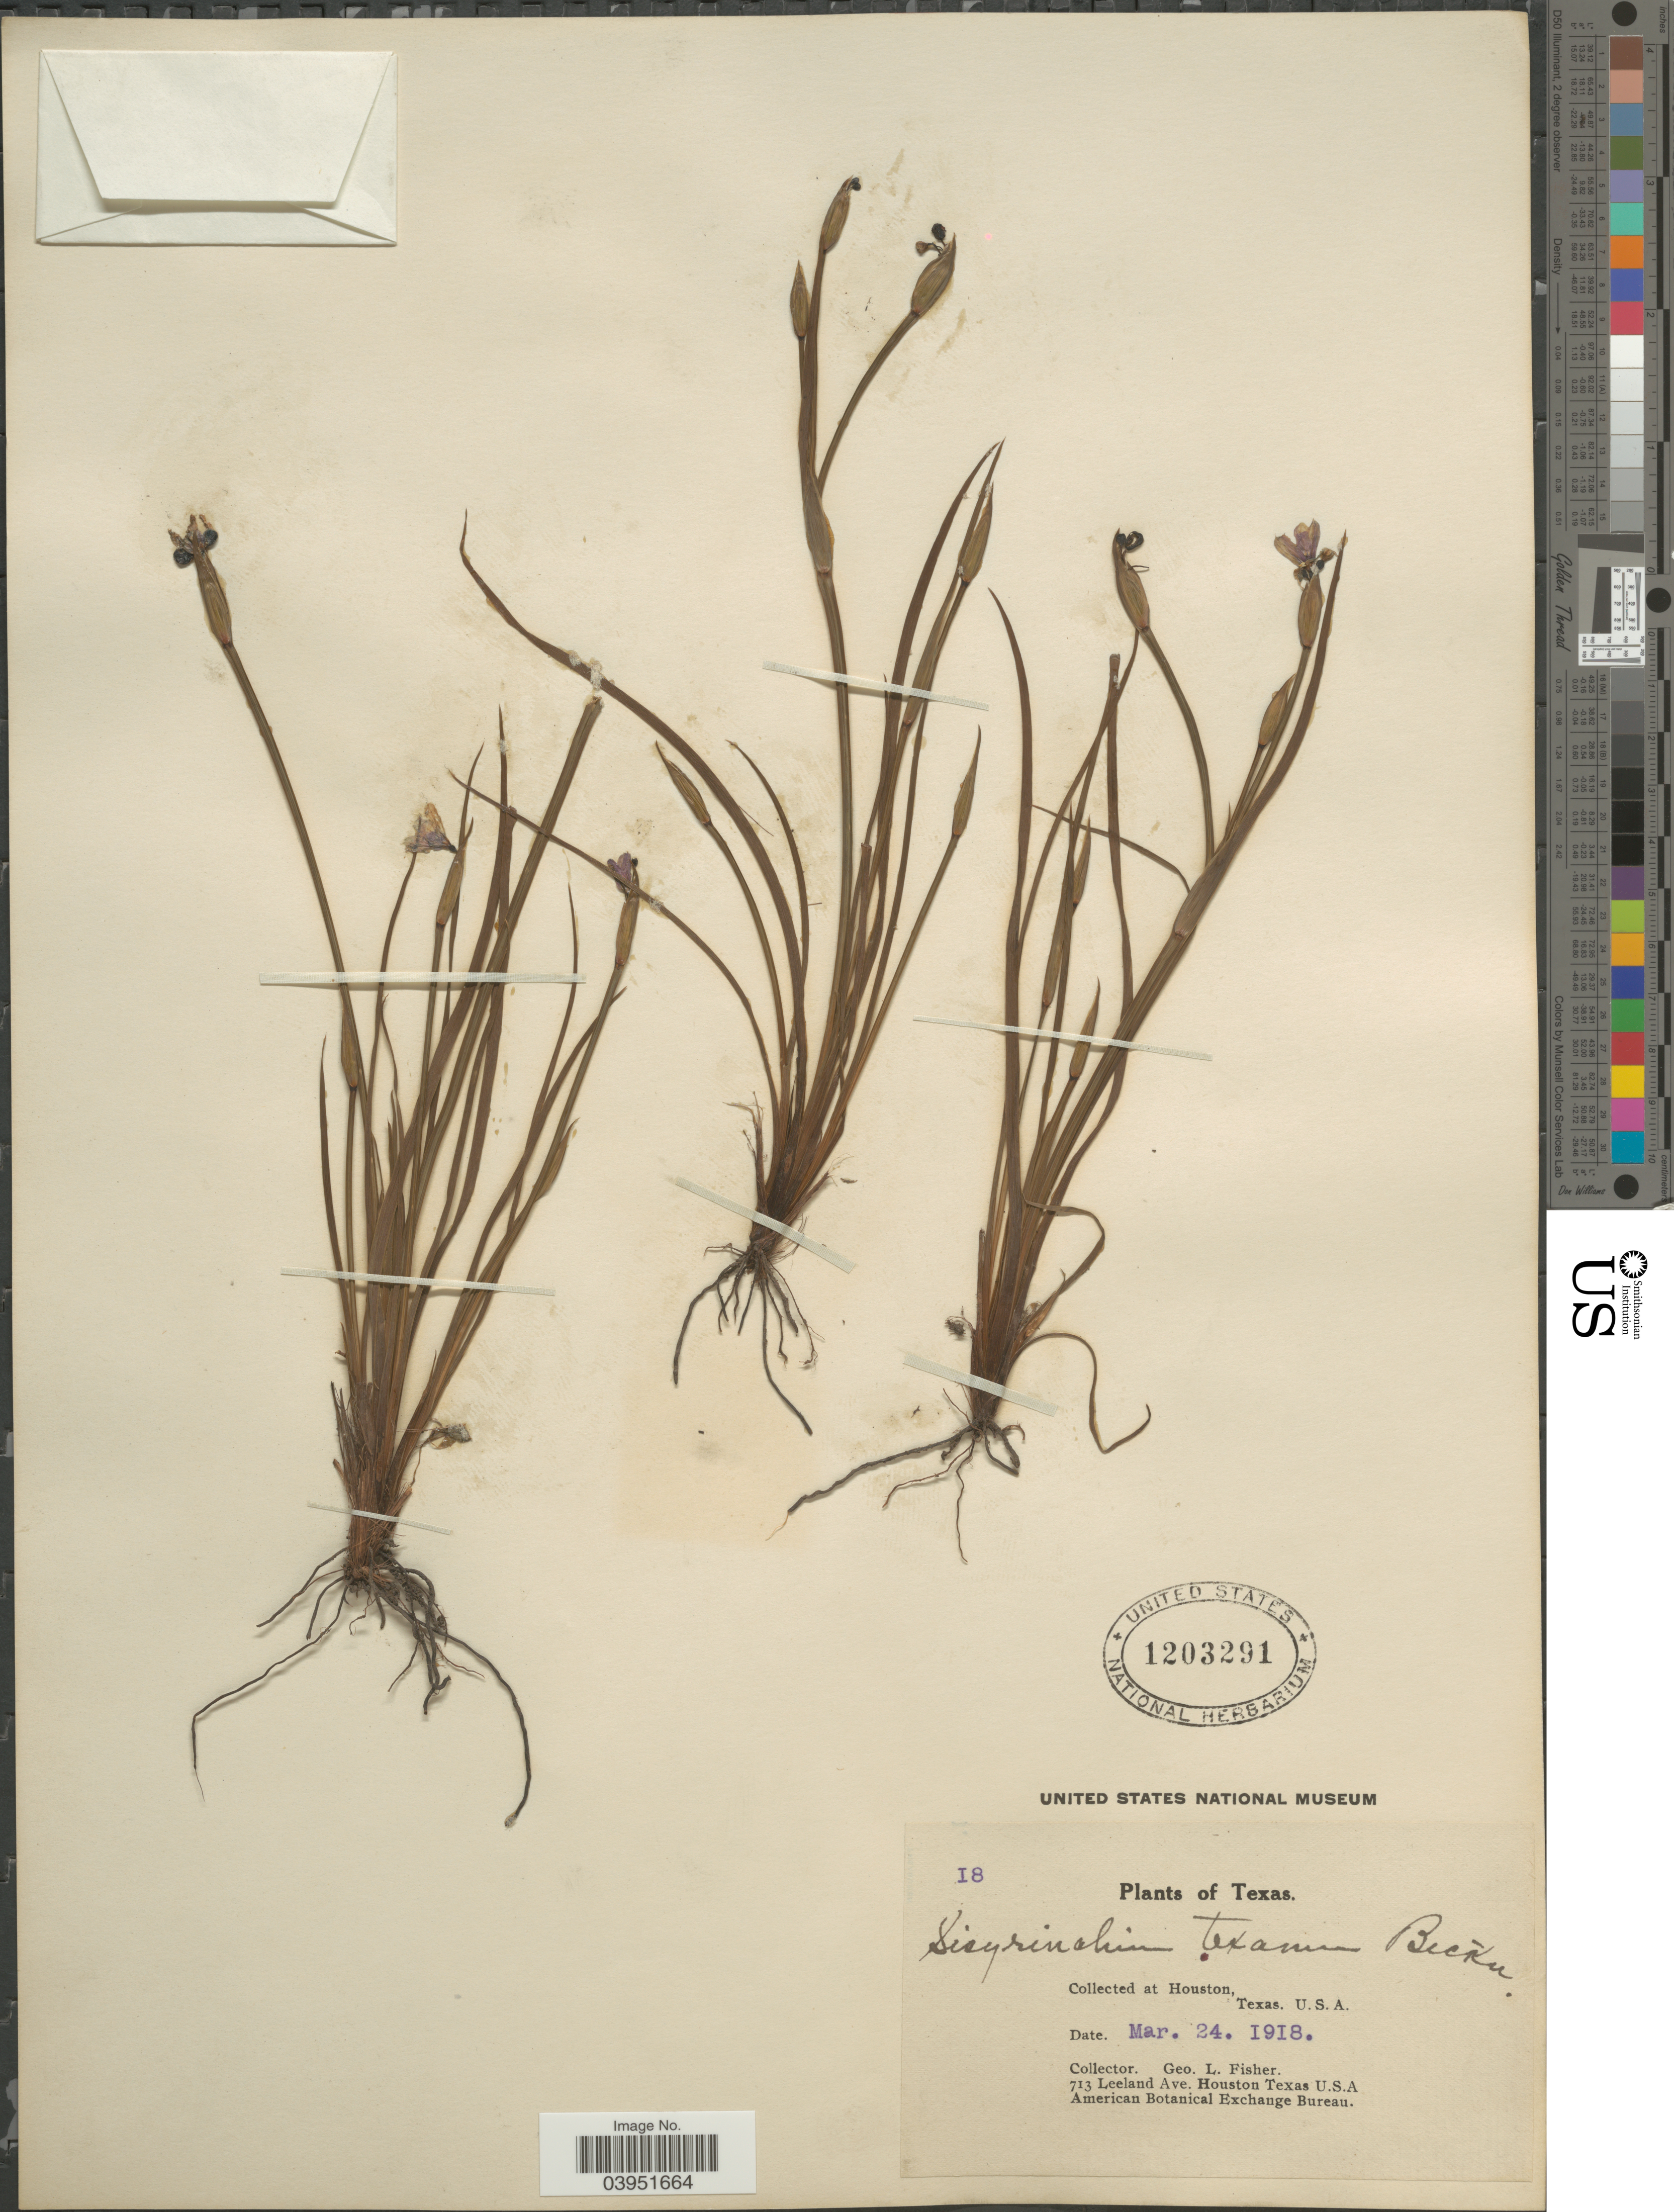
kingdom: Plantae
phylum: Tracheophyta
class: Liliopsida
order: Asparagales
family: Iridaceae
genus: Sisyrinchium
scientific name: Sisyrinchium texanum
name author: E.P. Bicknell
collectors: G. L. Fisher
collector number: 18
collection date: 1918-03-24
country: United States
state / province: Texas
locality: Houston.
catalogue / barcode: US 1203291